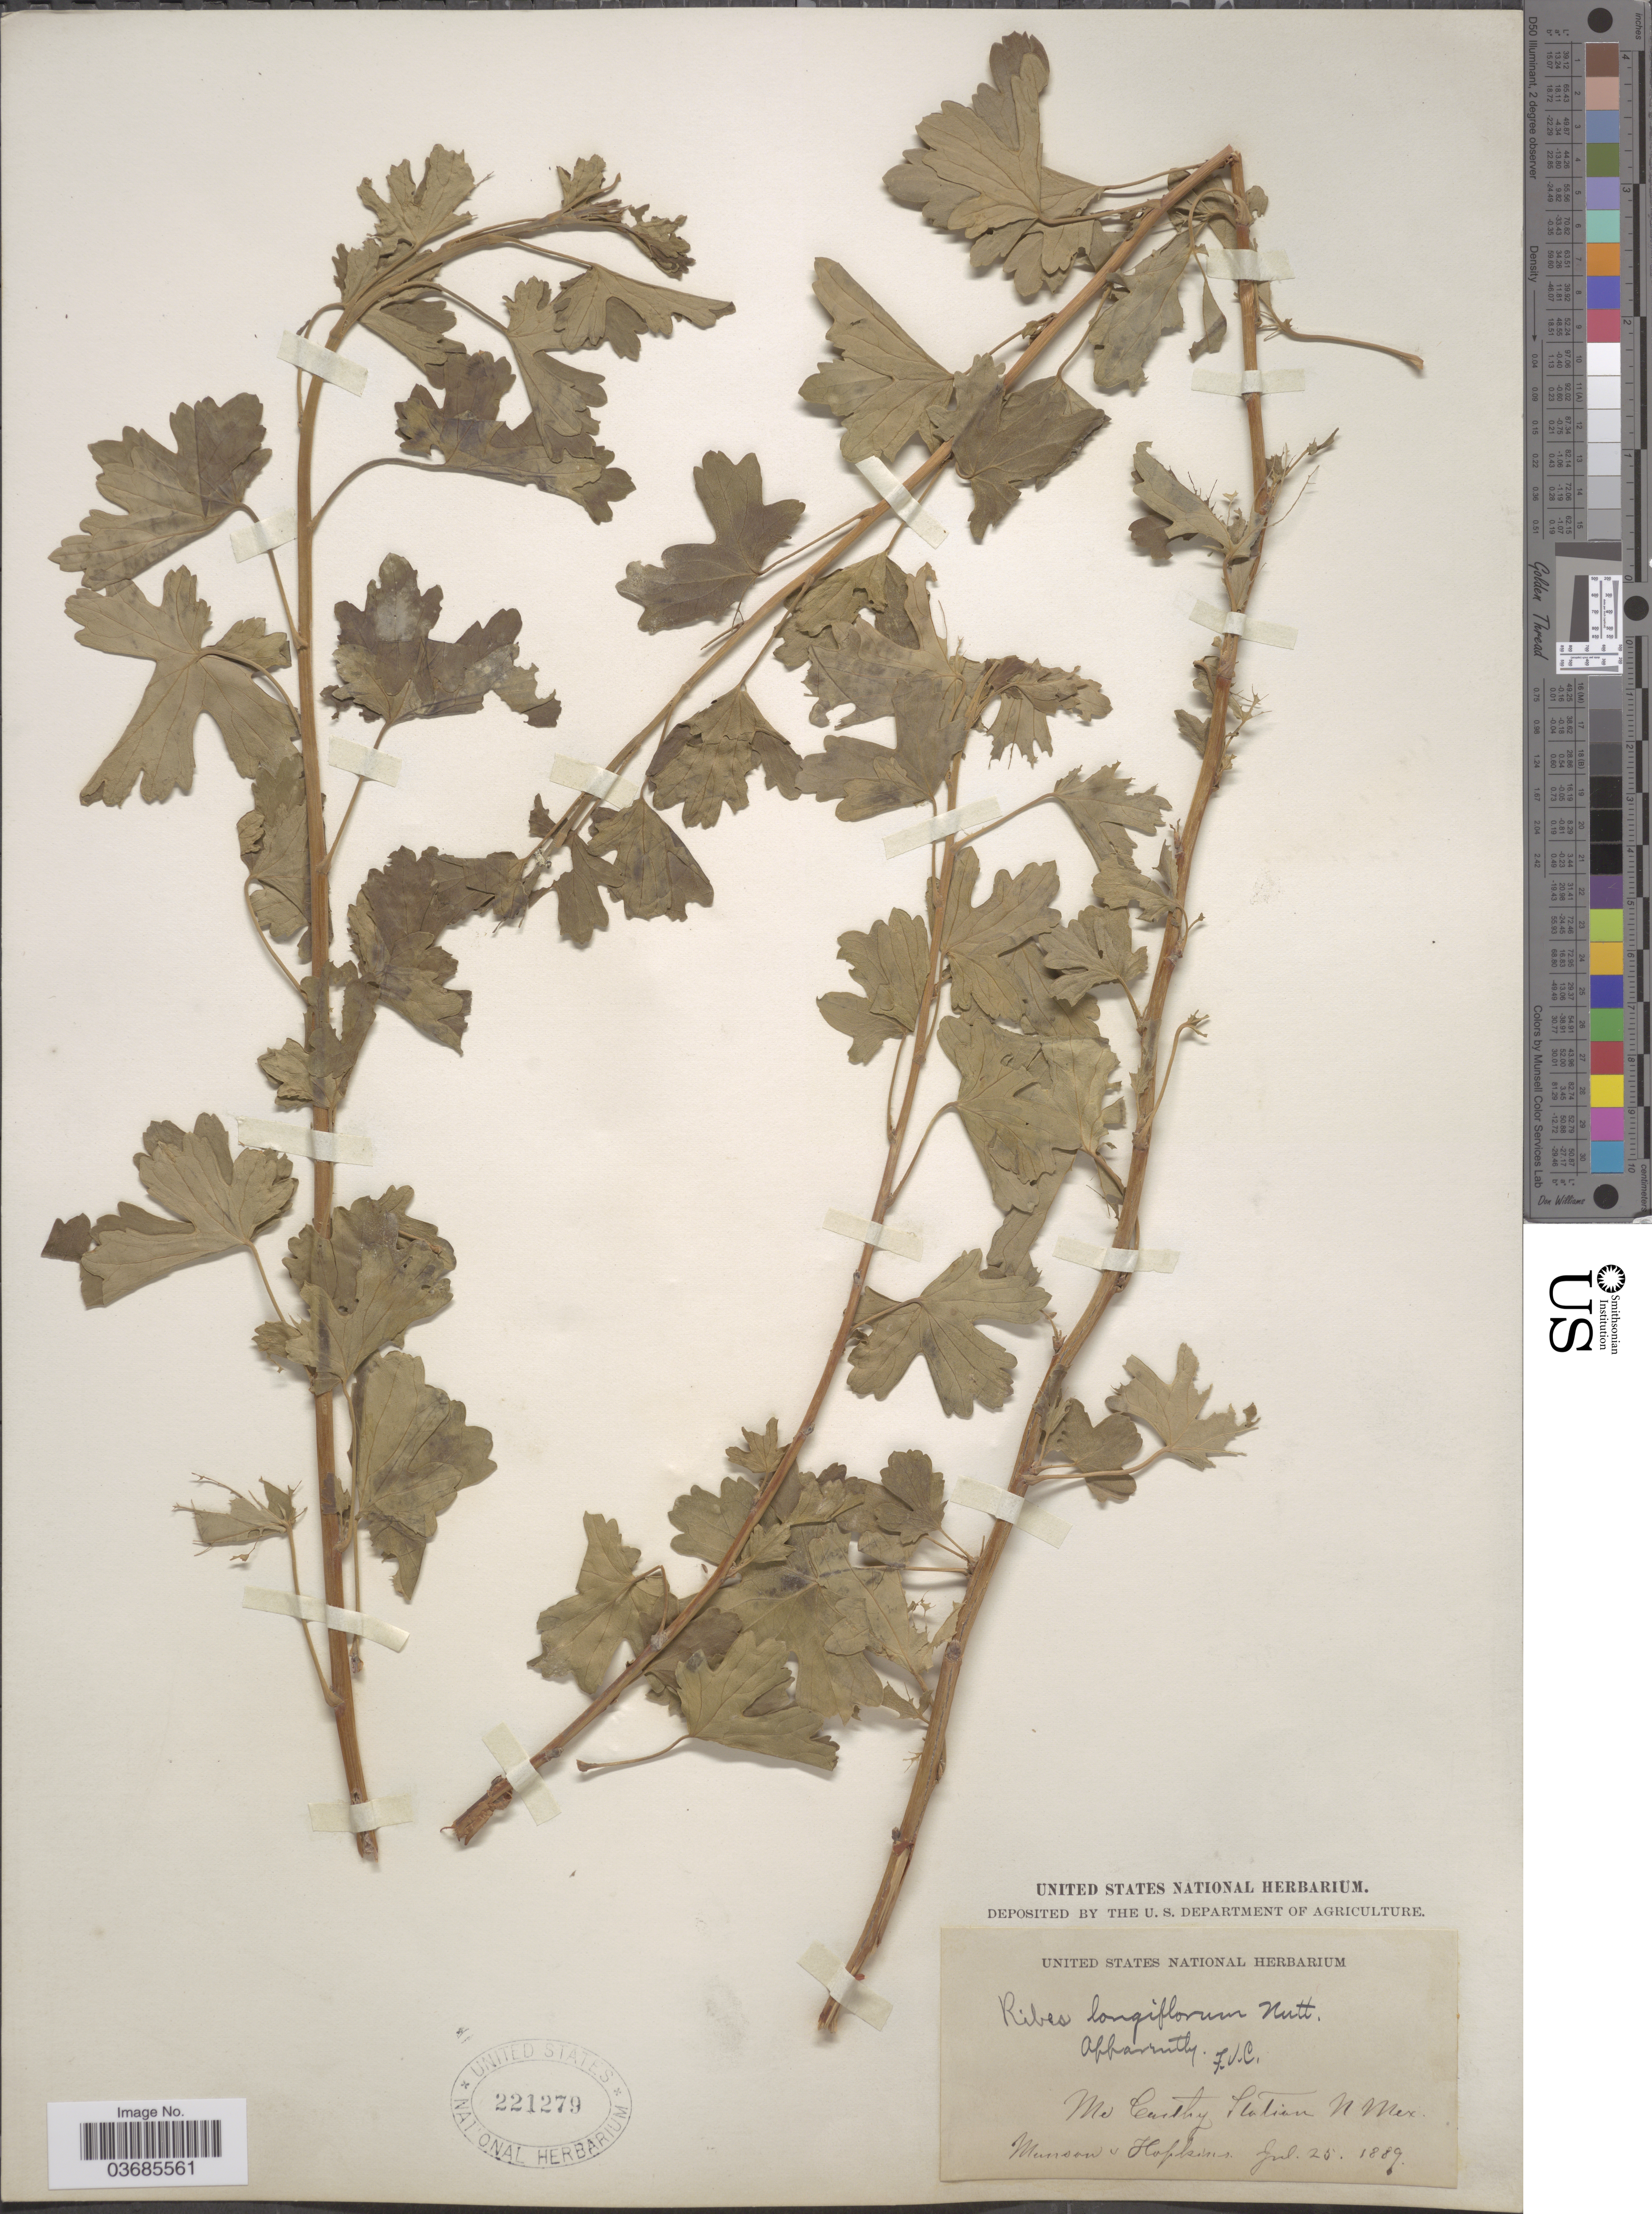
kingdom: Plantae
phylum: Tracheophyta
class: Magnoliopsida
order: Saxifragales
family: Grossulariaceae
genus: Ribes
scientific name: Ribes aureum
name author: Pursh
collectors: -. Munson & -. Hopkins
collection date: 1889-07-25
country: United States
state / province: New Mexico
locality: McCarthy Station.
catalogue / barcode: US 221279